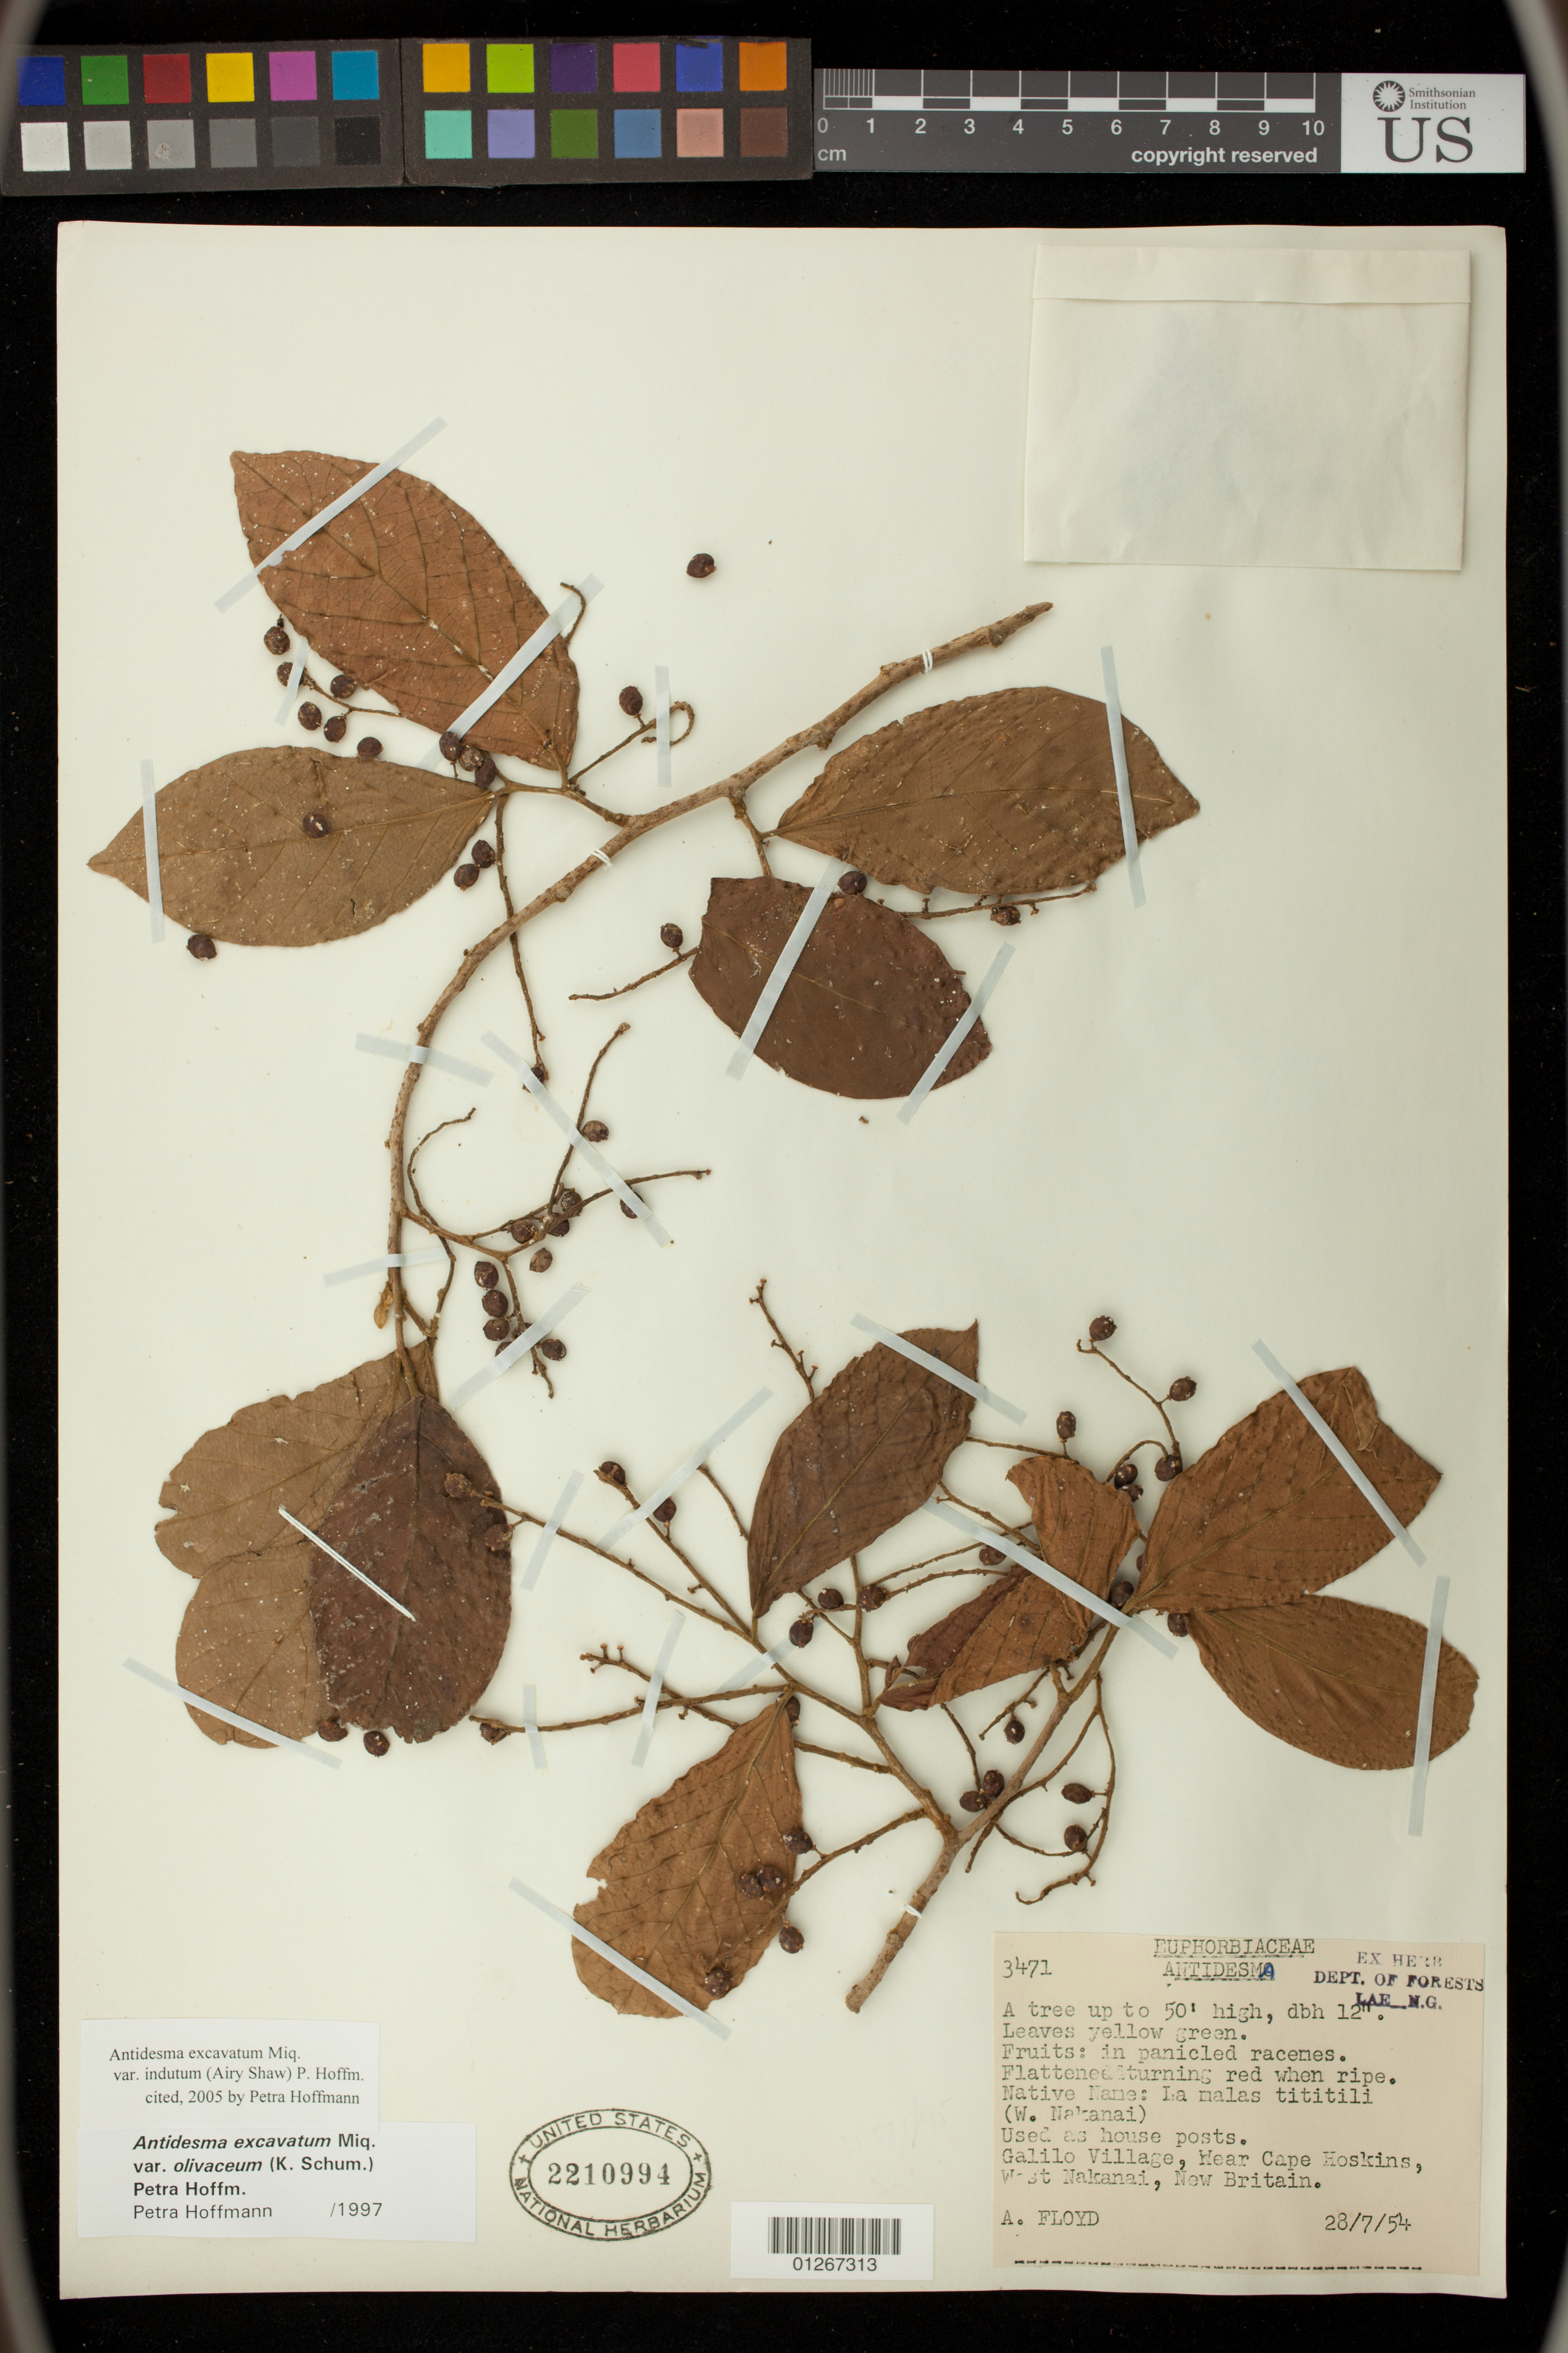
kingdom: Plantae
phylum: Tracheophyta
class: Magnoliopsida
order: Malpighiales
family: Phyllanthaceae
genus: Antidesma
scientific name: Antidesma excavatum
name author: Miq.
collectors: A. Floyd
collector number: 3471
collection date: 1954-07-28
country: Papua New Guinea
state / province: West New Britain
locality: Galilo Village, near Cape Hoskins, West Nakanai, New Britain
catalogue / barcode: US 2210994